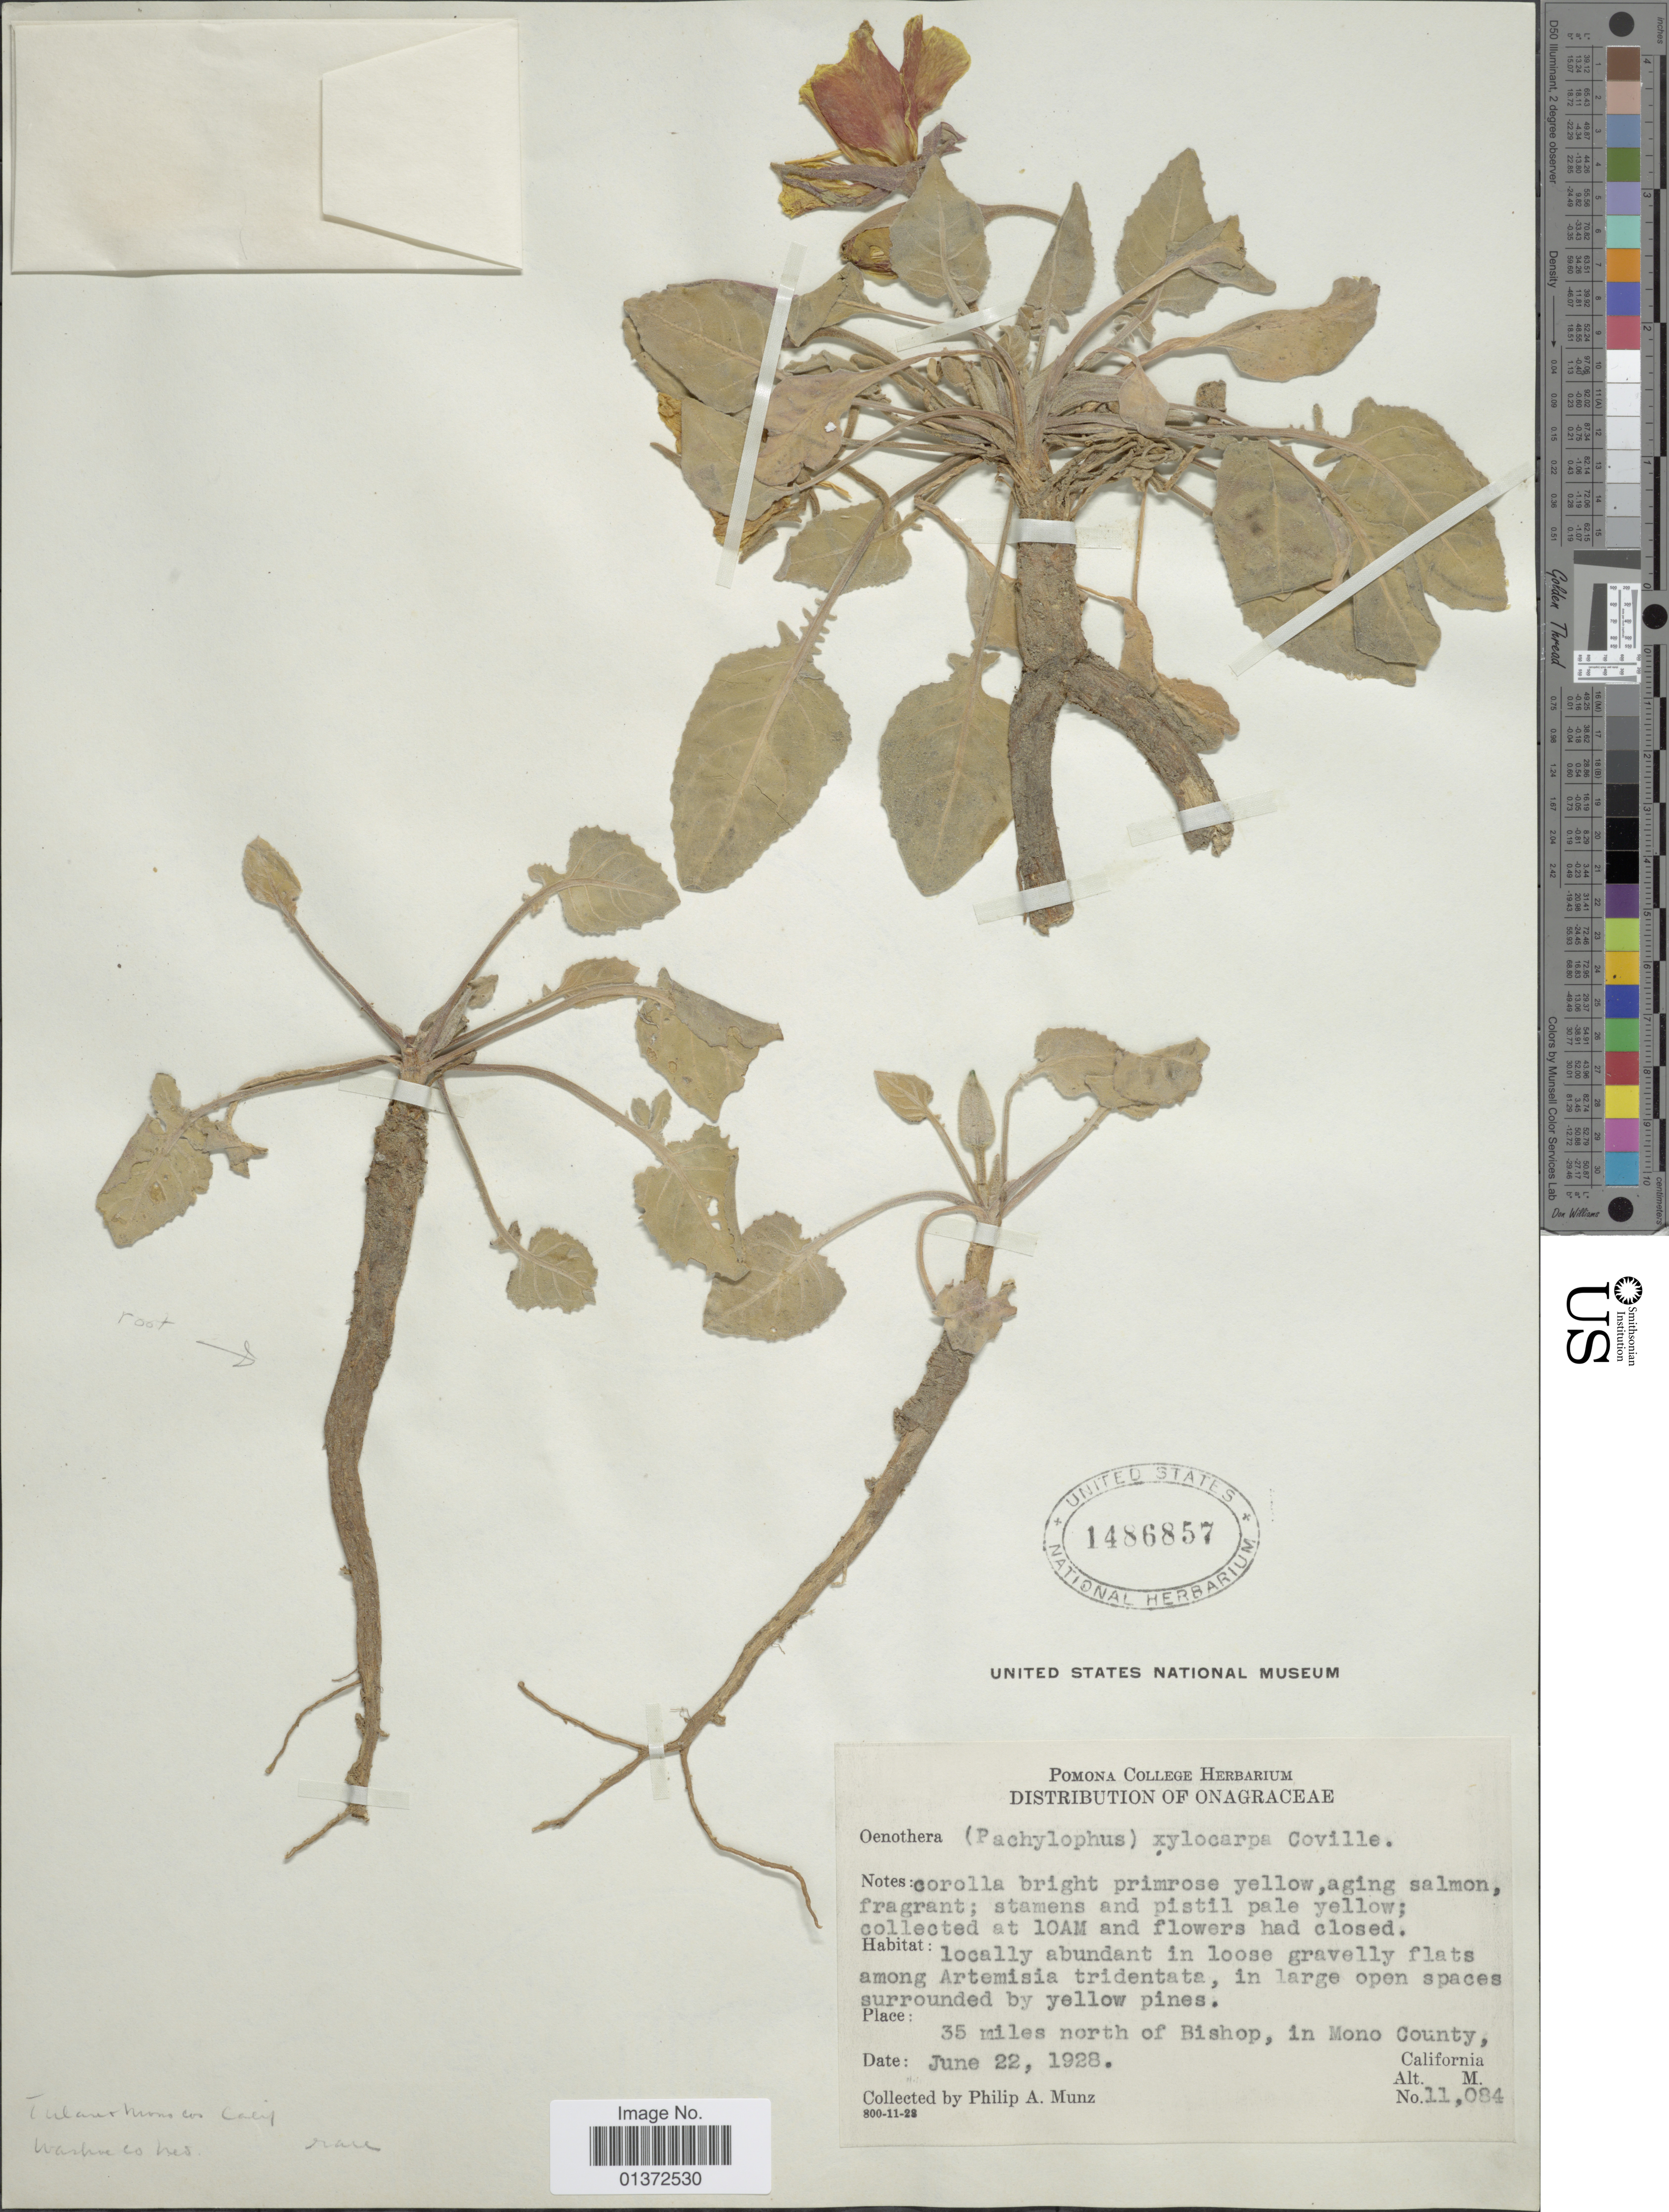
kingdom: Plantae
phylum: Tracheophyta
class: Magnoliopsida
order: Myrtales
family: Onagraceae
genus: Oenothera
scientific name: Oenothera xylocarpa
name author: Coville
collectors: P. A. Munz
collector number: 11084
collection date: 1928-06-22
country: United States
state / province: California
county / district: Mono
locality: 35 miles north of Bishop, in Mono County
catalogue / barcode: US 1486857